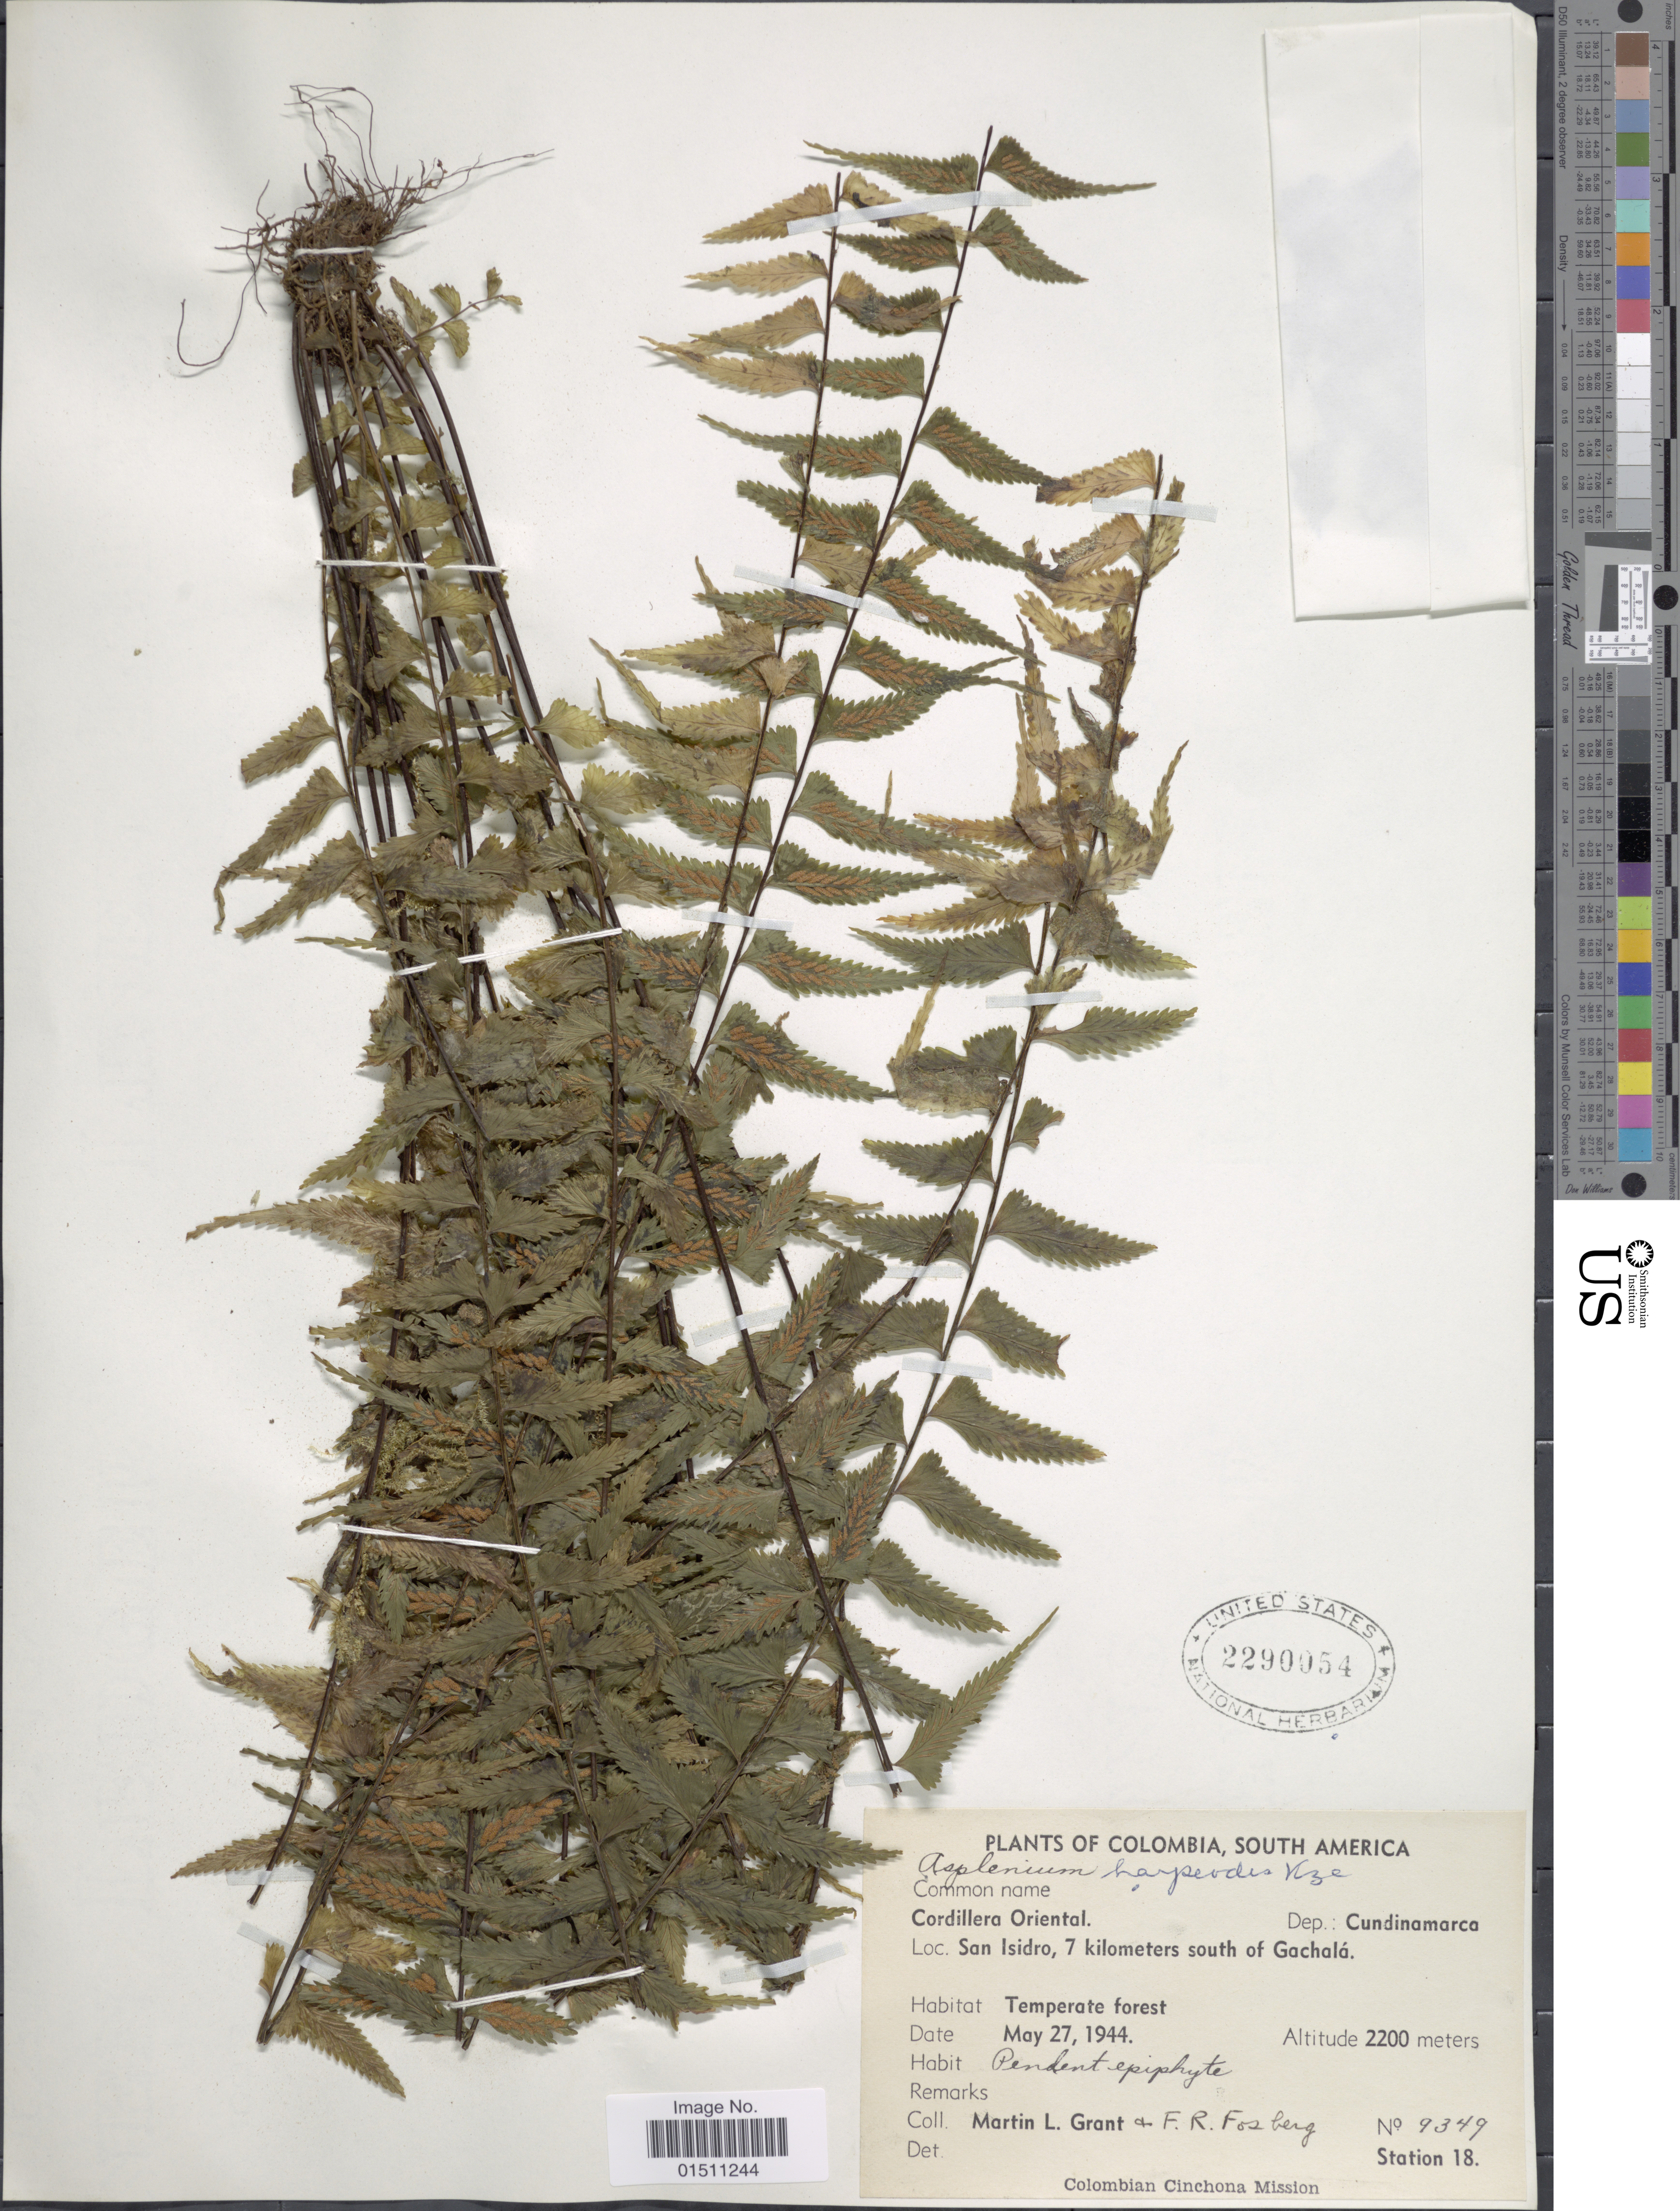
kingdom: Plantae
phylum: Tracheophyta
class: Polypodiopsida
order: Polypodiales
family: Aspleniaceae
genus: Asplenium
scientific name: Asplenium harpeodes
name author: Kunze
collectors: M. L. Grant & F. R. Fosberg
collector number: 9349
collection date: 1944-05-27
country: Colombia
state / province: Cundinamarca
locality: Colombia, South America, Cordillera Oriental, De. Cundinamarca, San Isidoro, 7 kilomters south of Gachalá.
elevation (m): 2200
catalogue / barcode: US 2290054